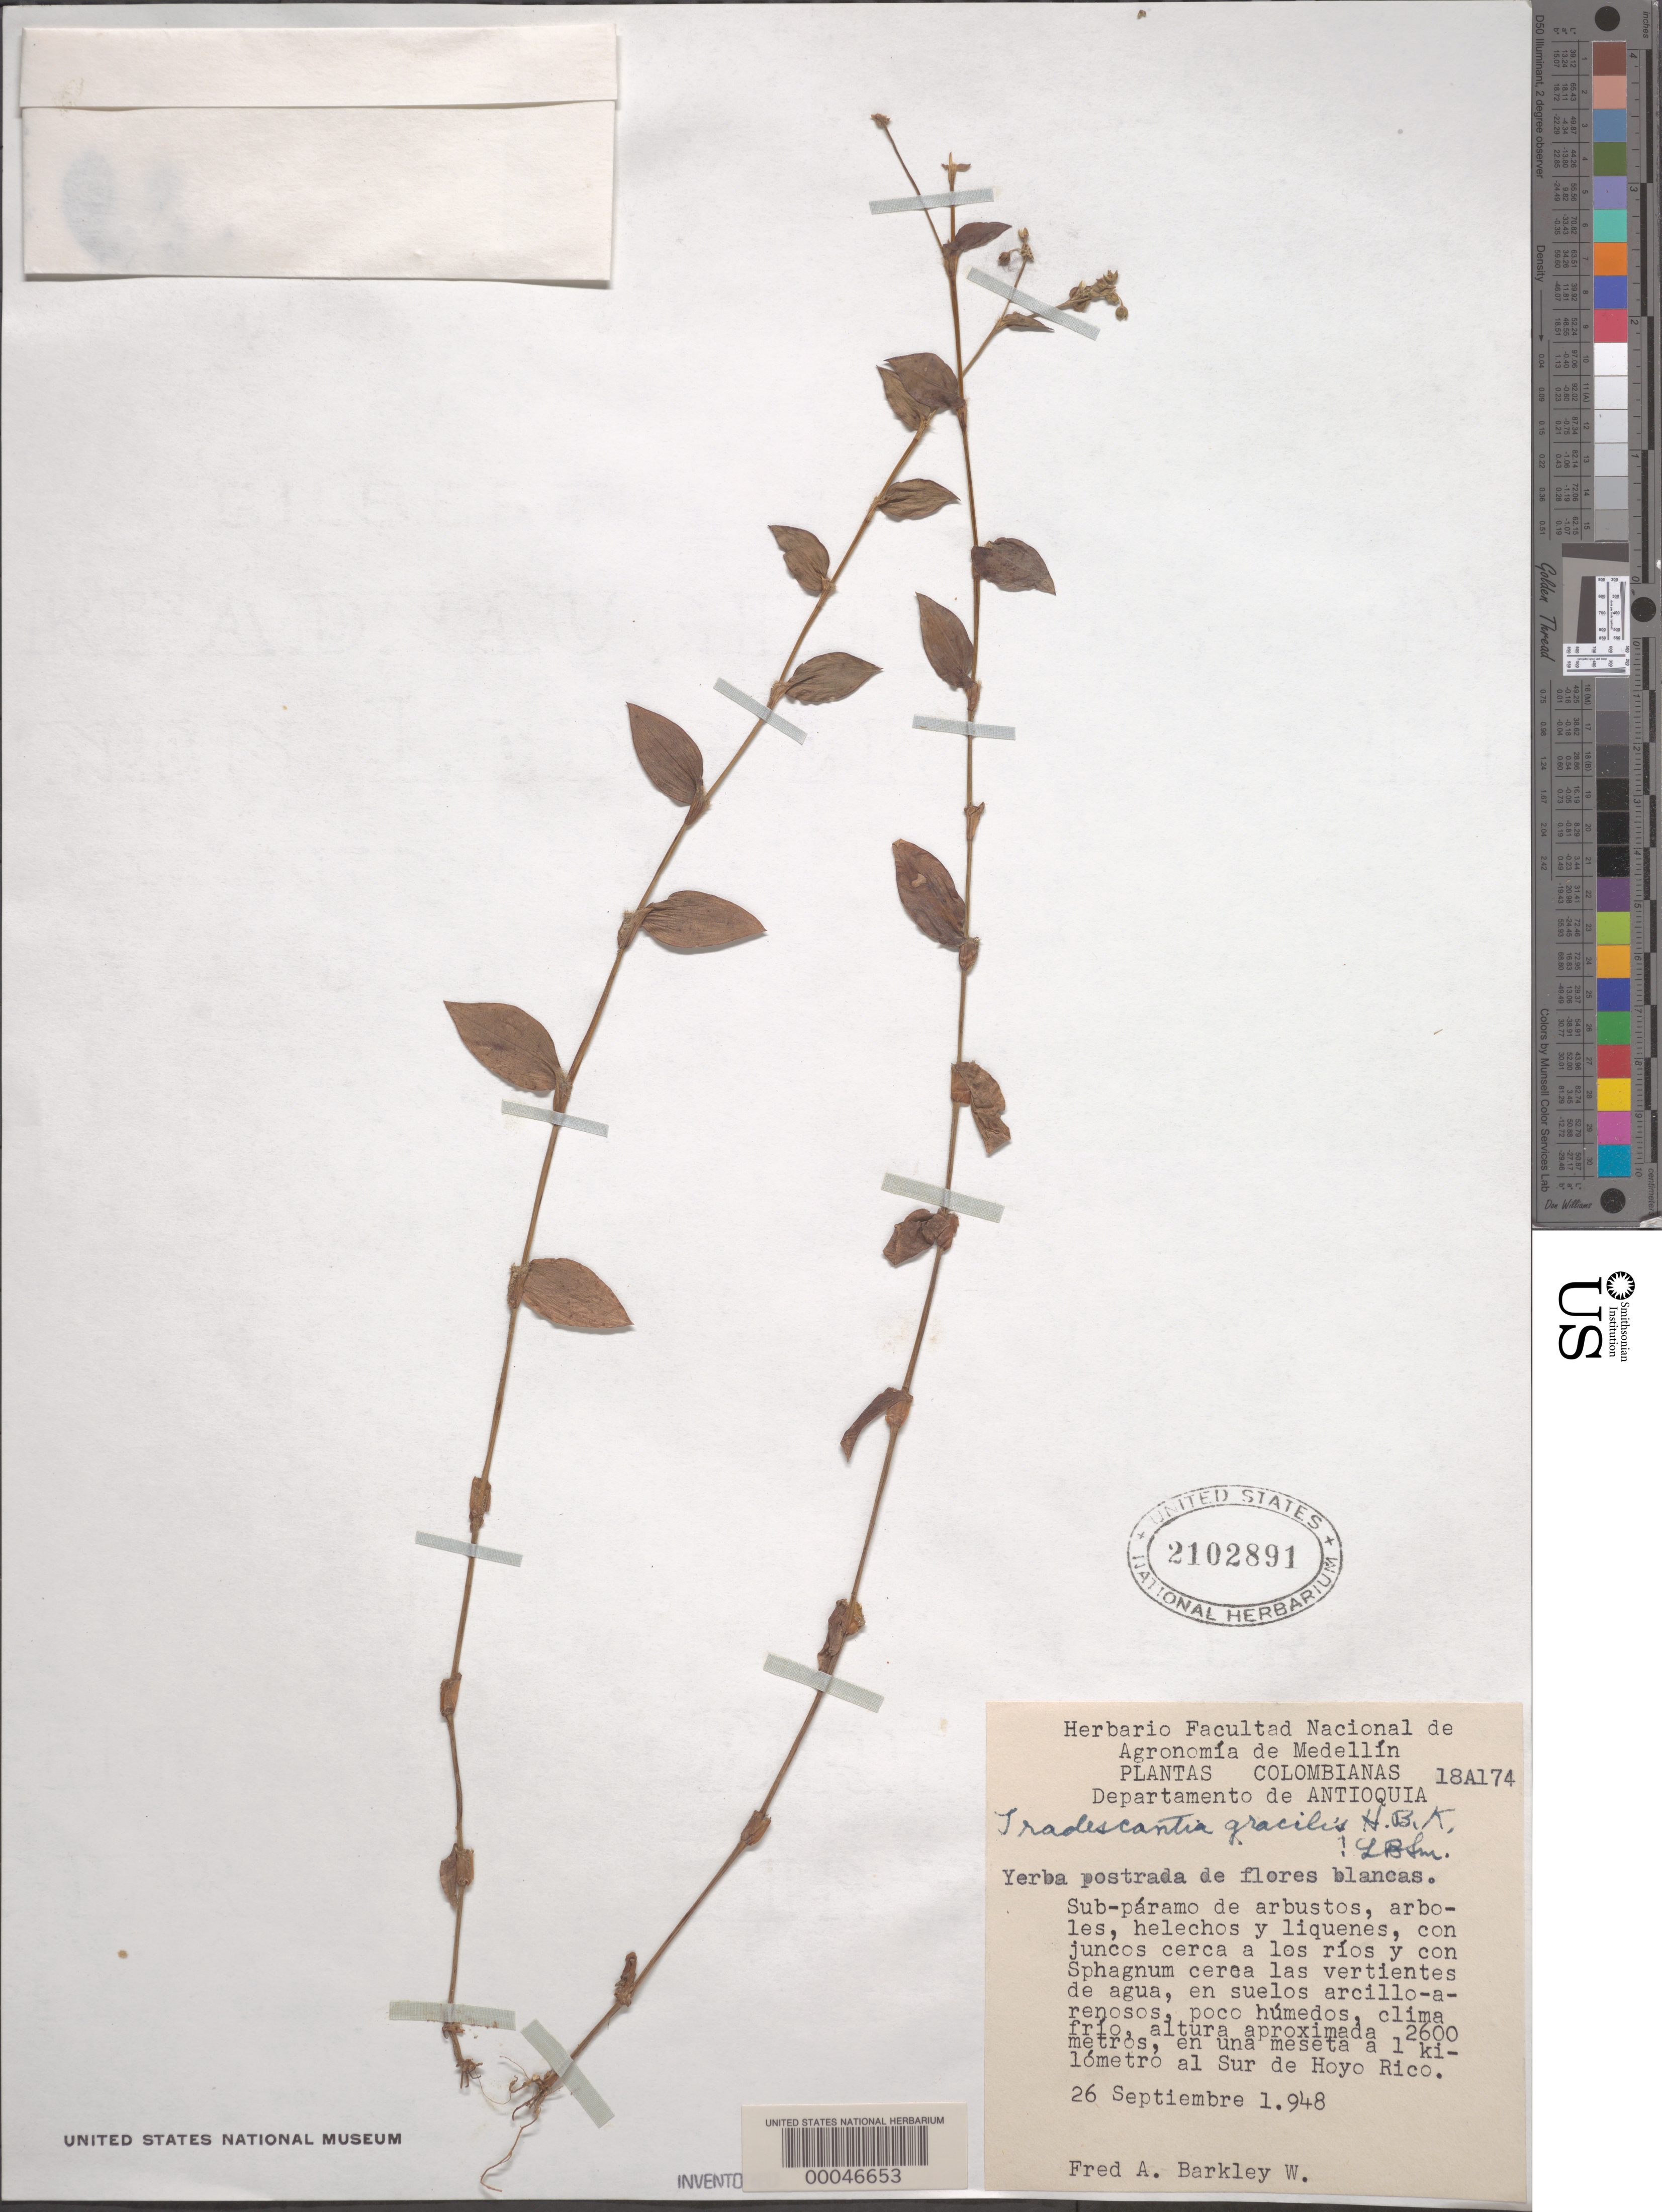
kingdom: Plantae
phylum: Tracheophyta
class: Liliopsida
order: Commelinales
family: Commelinaceae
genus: Callisia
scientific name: Callisia gracilis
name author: (Kunth) D.R. Hunt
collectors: F. A. Barkley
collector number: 18a174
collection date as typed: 26 Sep 1948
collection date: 1948-09-26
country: Colombia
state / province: Antioquia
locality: S of Hoya Rico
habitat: Sandy soil near river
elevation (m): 2600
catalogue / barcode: US 2102891